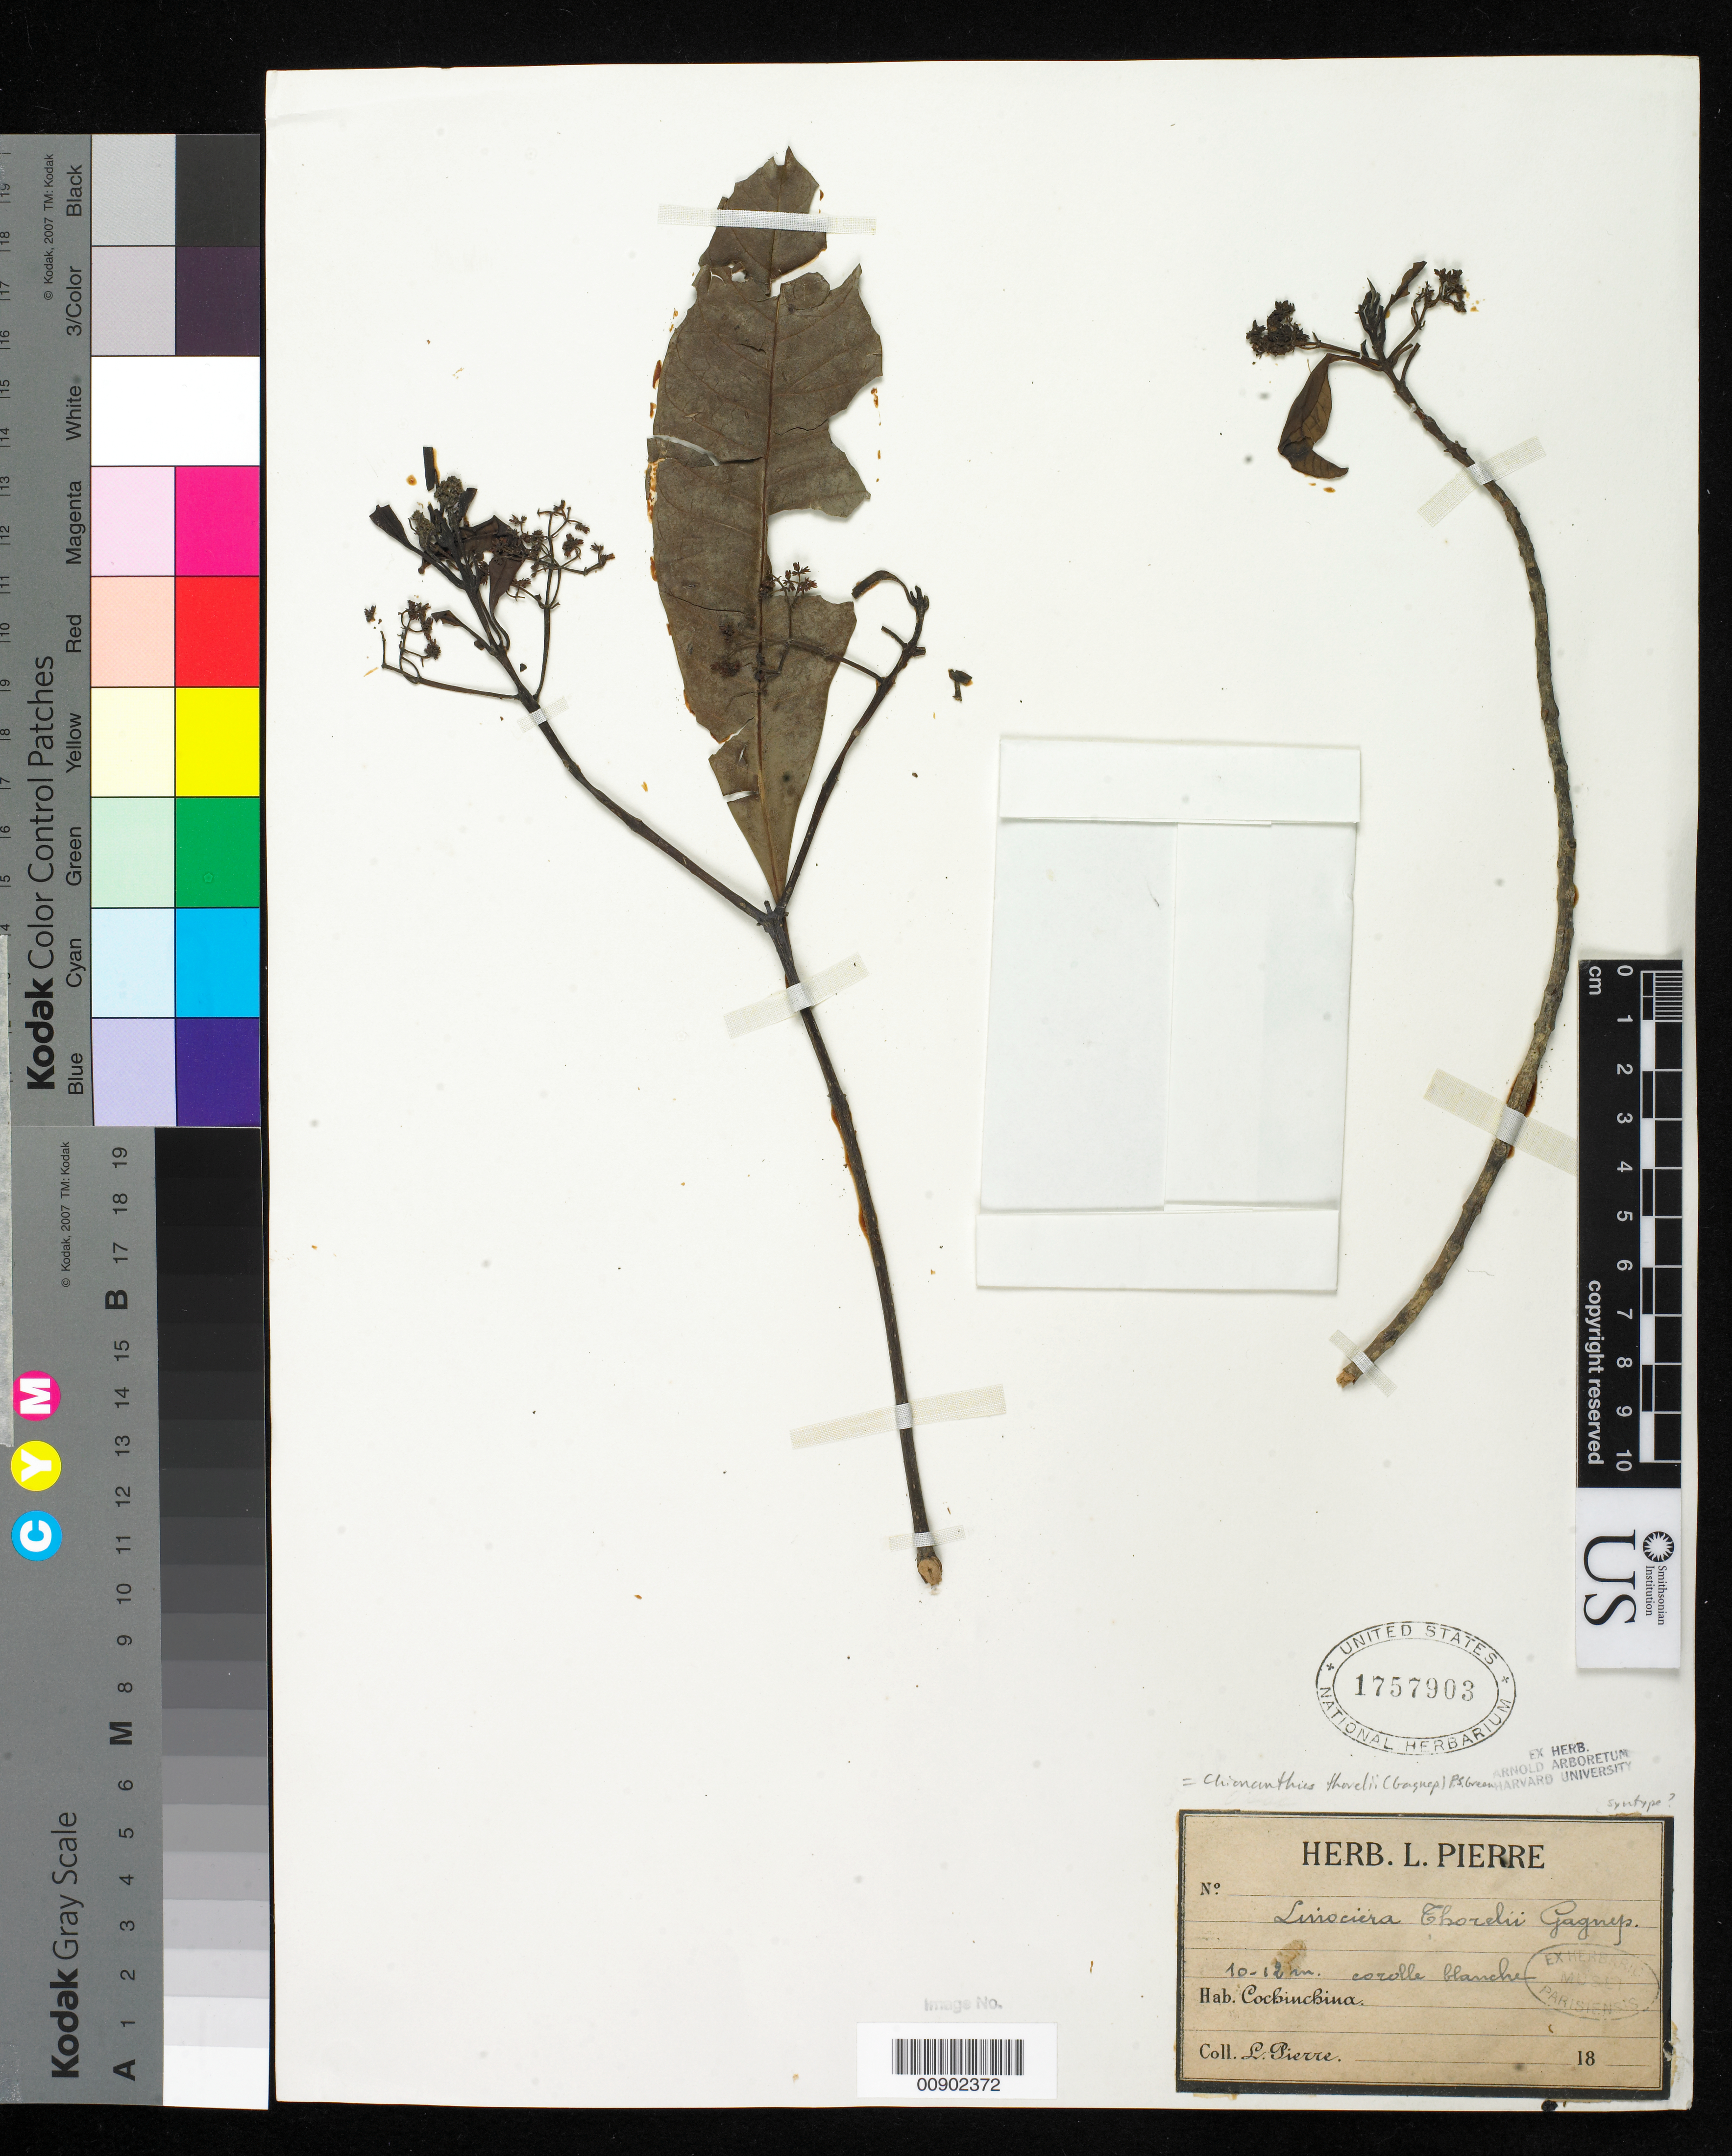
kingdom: Plantae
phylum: Tracheophyta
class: Magnoliopsida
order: Lamiales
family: Oleaceae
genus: Linociera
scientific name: Linociera thorelii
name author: Gagnep.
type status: Possible Syntype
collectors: J. Pierre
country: Vietnam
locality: Cochinchina.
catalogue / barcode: US 1757903